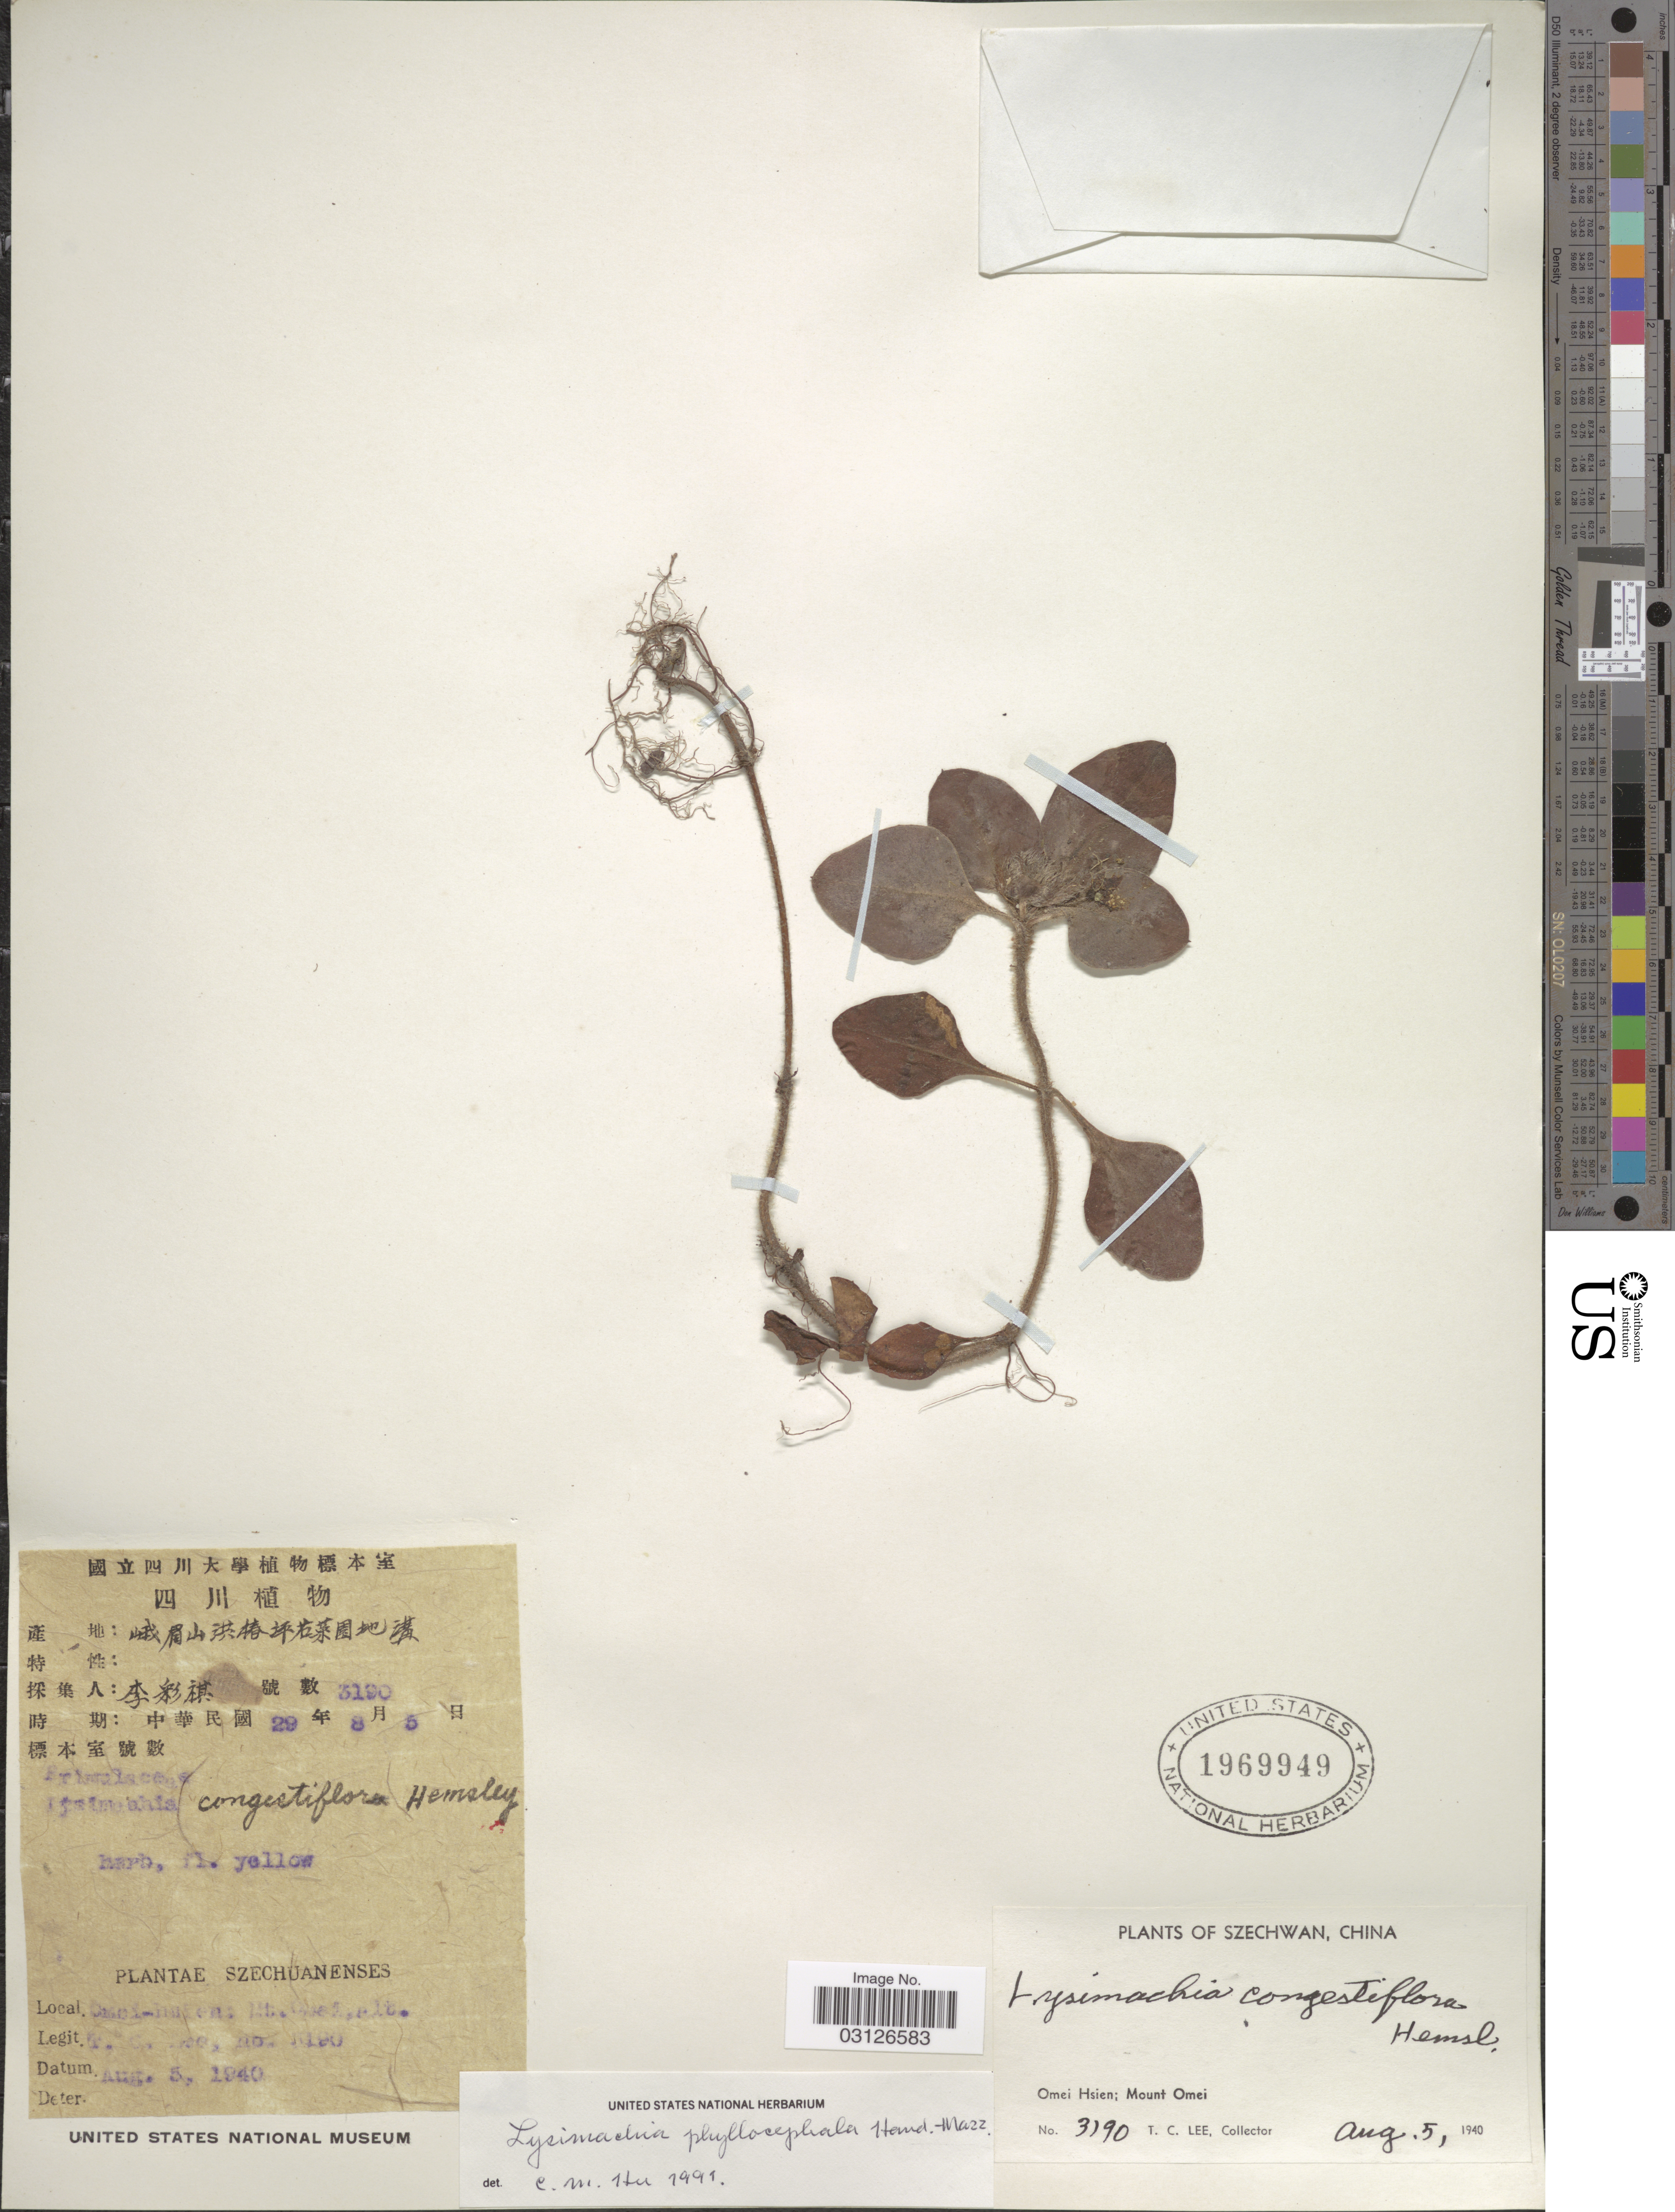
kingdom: Plantae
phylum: Tracheophyta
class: Magnoliopsida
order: Ericales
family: Primulaceae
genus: Lysimachia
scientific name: Lysimachia phyllocephala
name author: Hand.-Mazz.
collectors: T. Lee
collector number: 3190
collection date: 1940-08-05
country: China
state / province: Sichuan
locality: Szechwan. Omei Hsien; Mount Omei.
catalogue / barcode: US 1969949